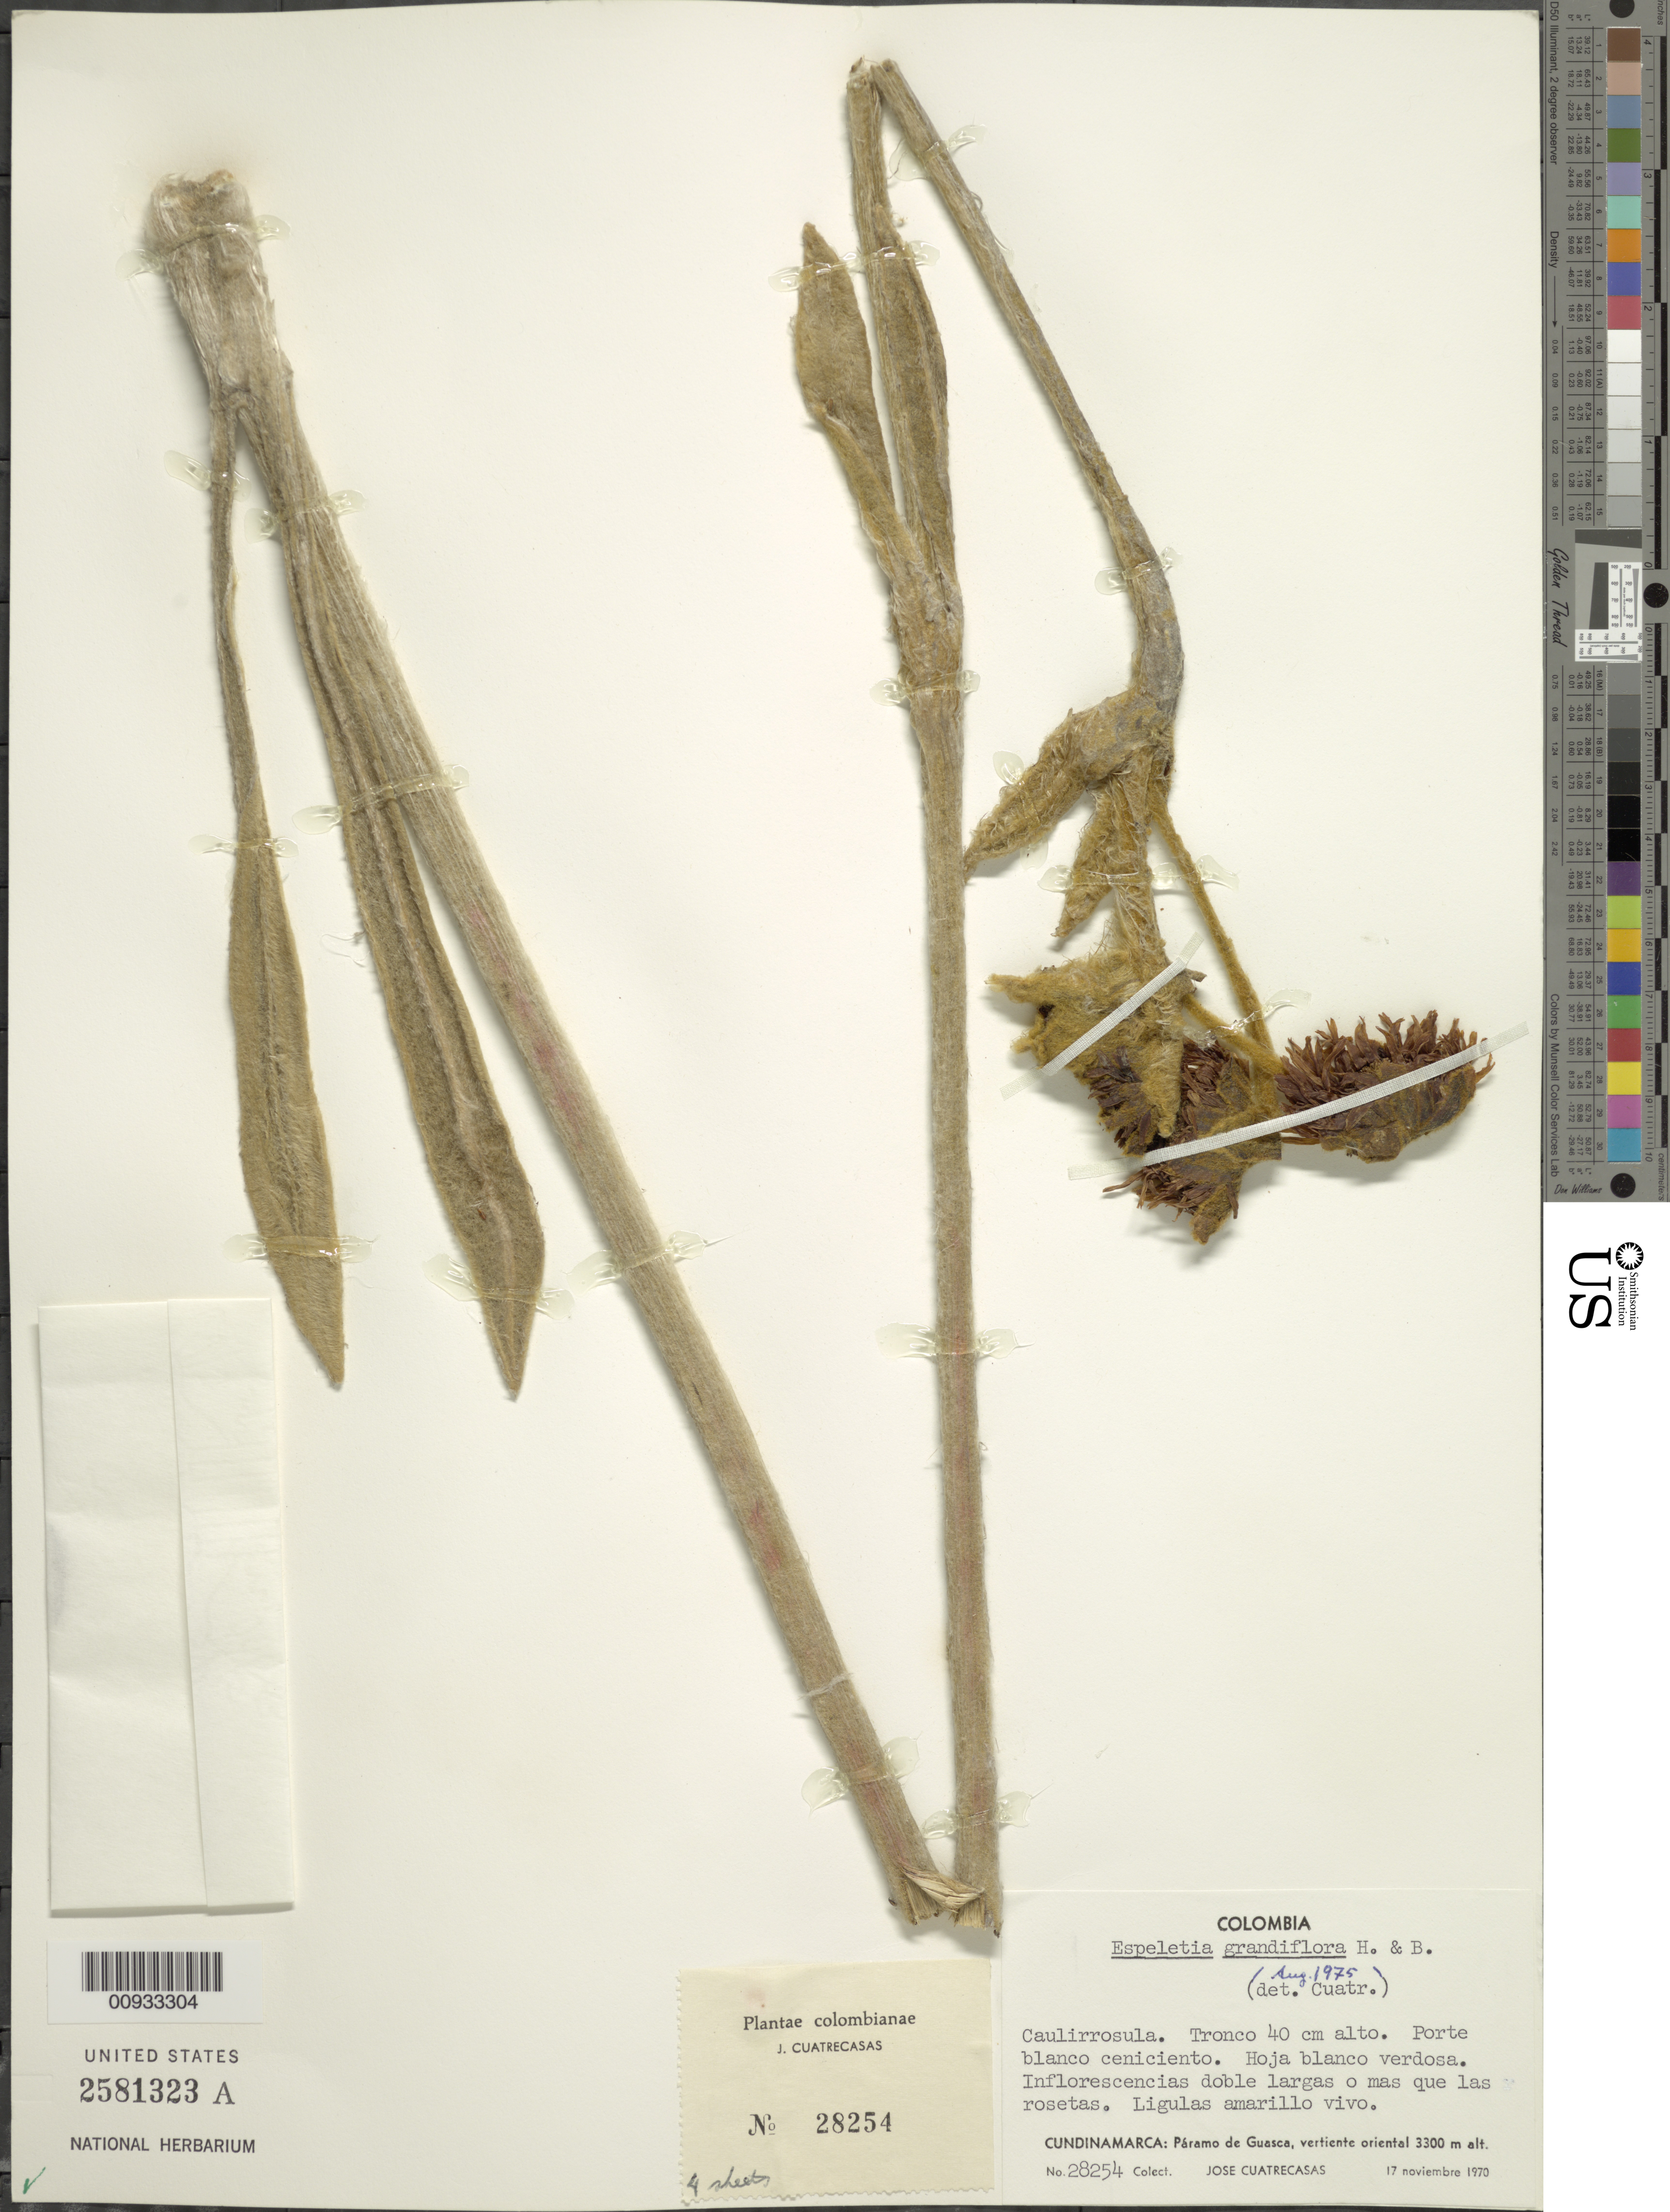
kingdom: Plantae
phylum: Tracheophyta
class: Magnoliopsida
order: Asterales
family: Asteraceae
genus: Espeletia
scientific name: Espeletia grandiflora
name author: Humb. & Bonpl.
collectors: J. Cuatrecasas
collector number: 28254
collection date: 1970-11-17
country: Colombia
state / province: Cundinamarca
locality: Paramo de Guasca, vertiente oriental.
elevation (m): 3300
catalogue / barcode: US 2581323A